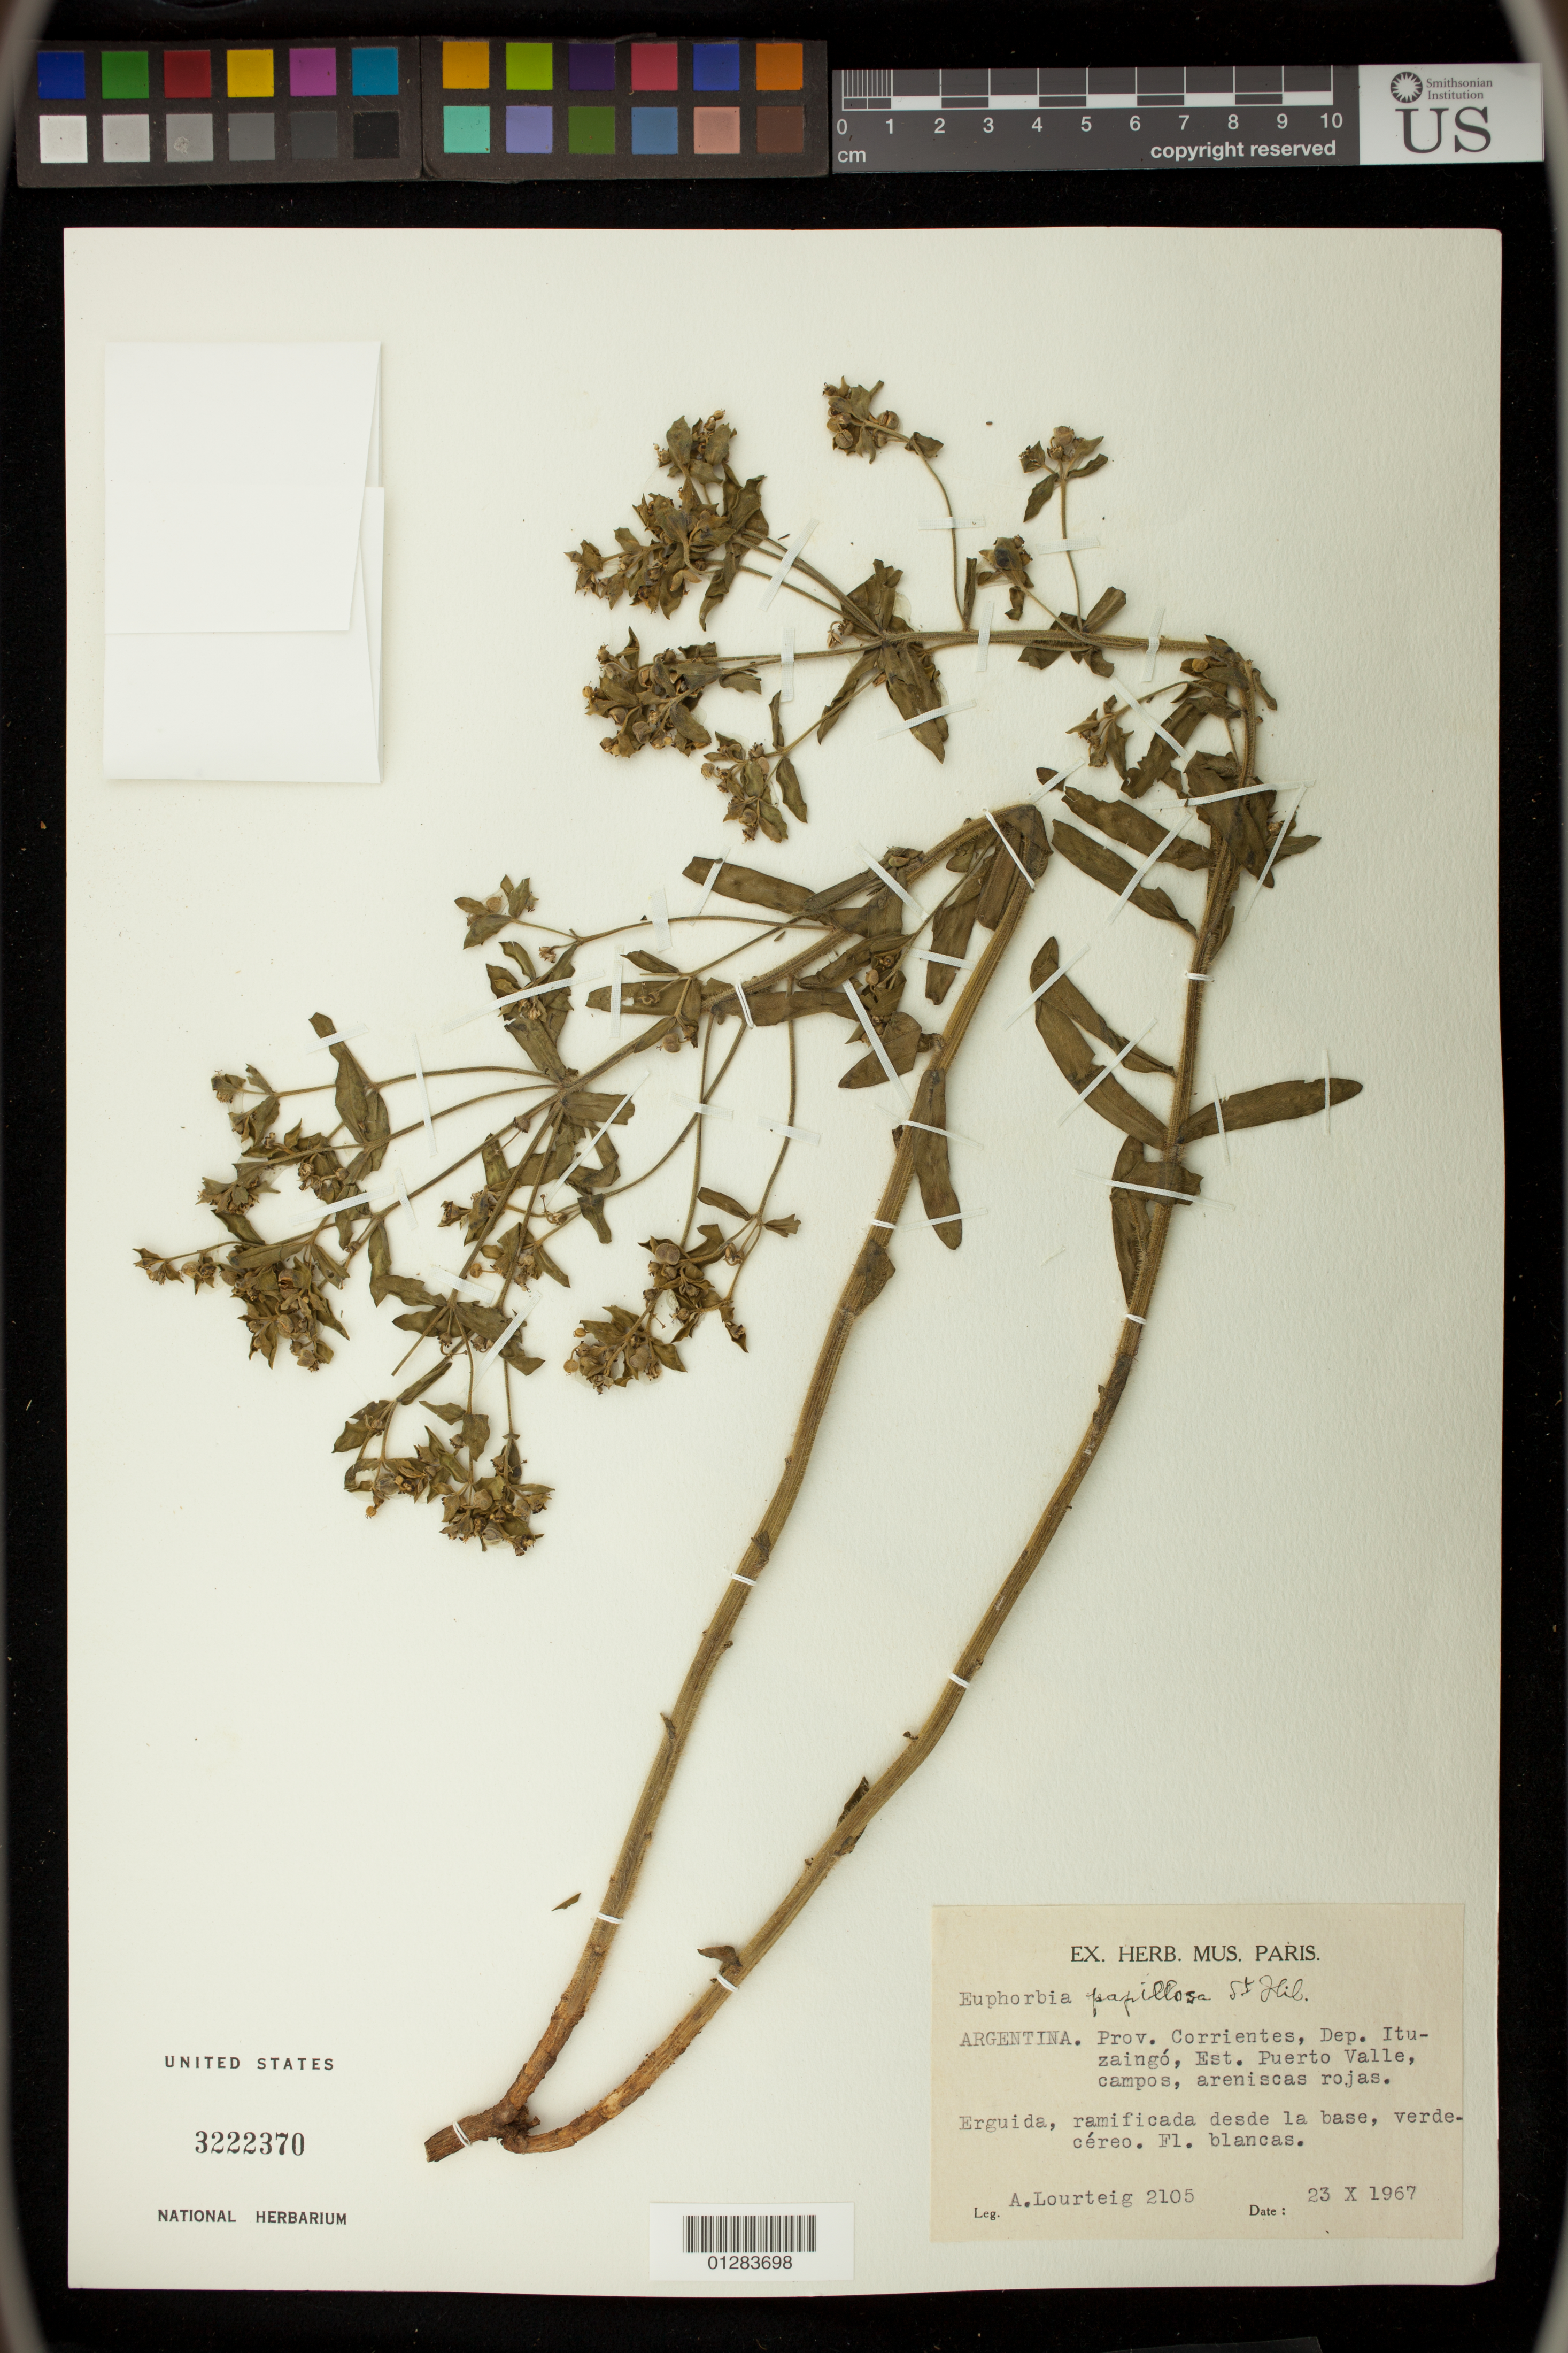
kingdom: Plantae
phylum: Tracheophyta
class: Magnoliopsida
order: Malpighiales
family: Euphorbiaceae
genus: Euphorbia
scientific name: Euphorbia papillosa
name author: A. St.-Hil.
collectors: A. Lourteig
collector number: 2105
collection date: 1967-10-23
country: Argentina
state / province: Corrientes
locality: Dep. Ituzaingó, Est. Puerto Valle, campos, areniscas rojas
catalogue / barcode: US 3222370